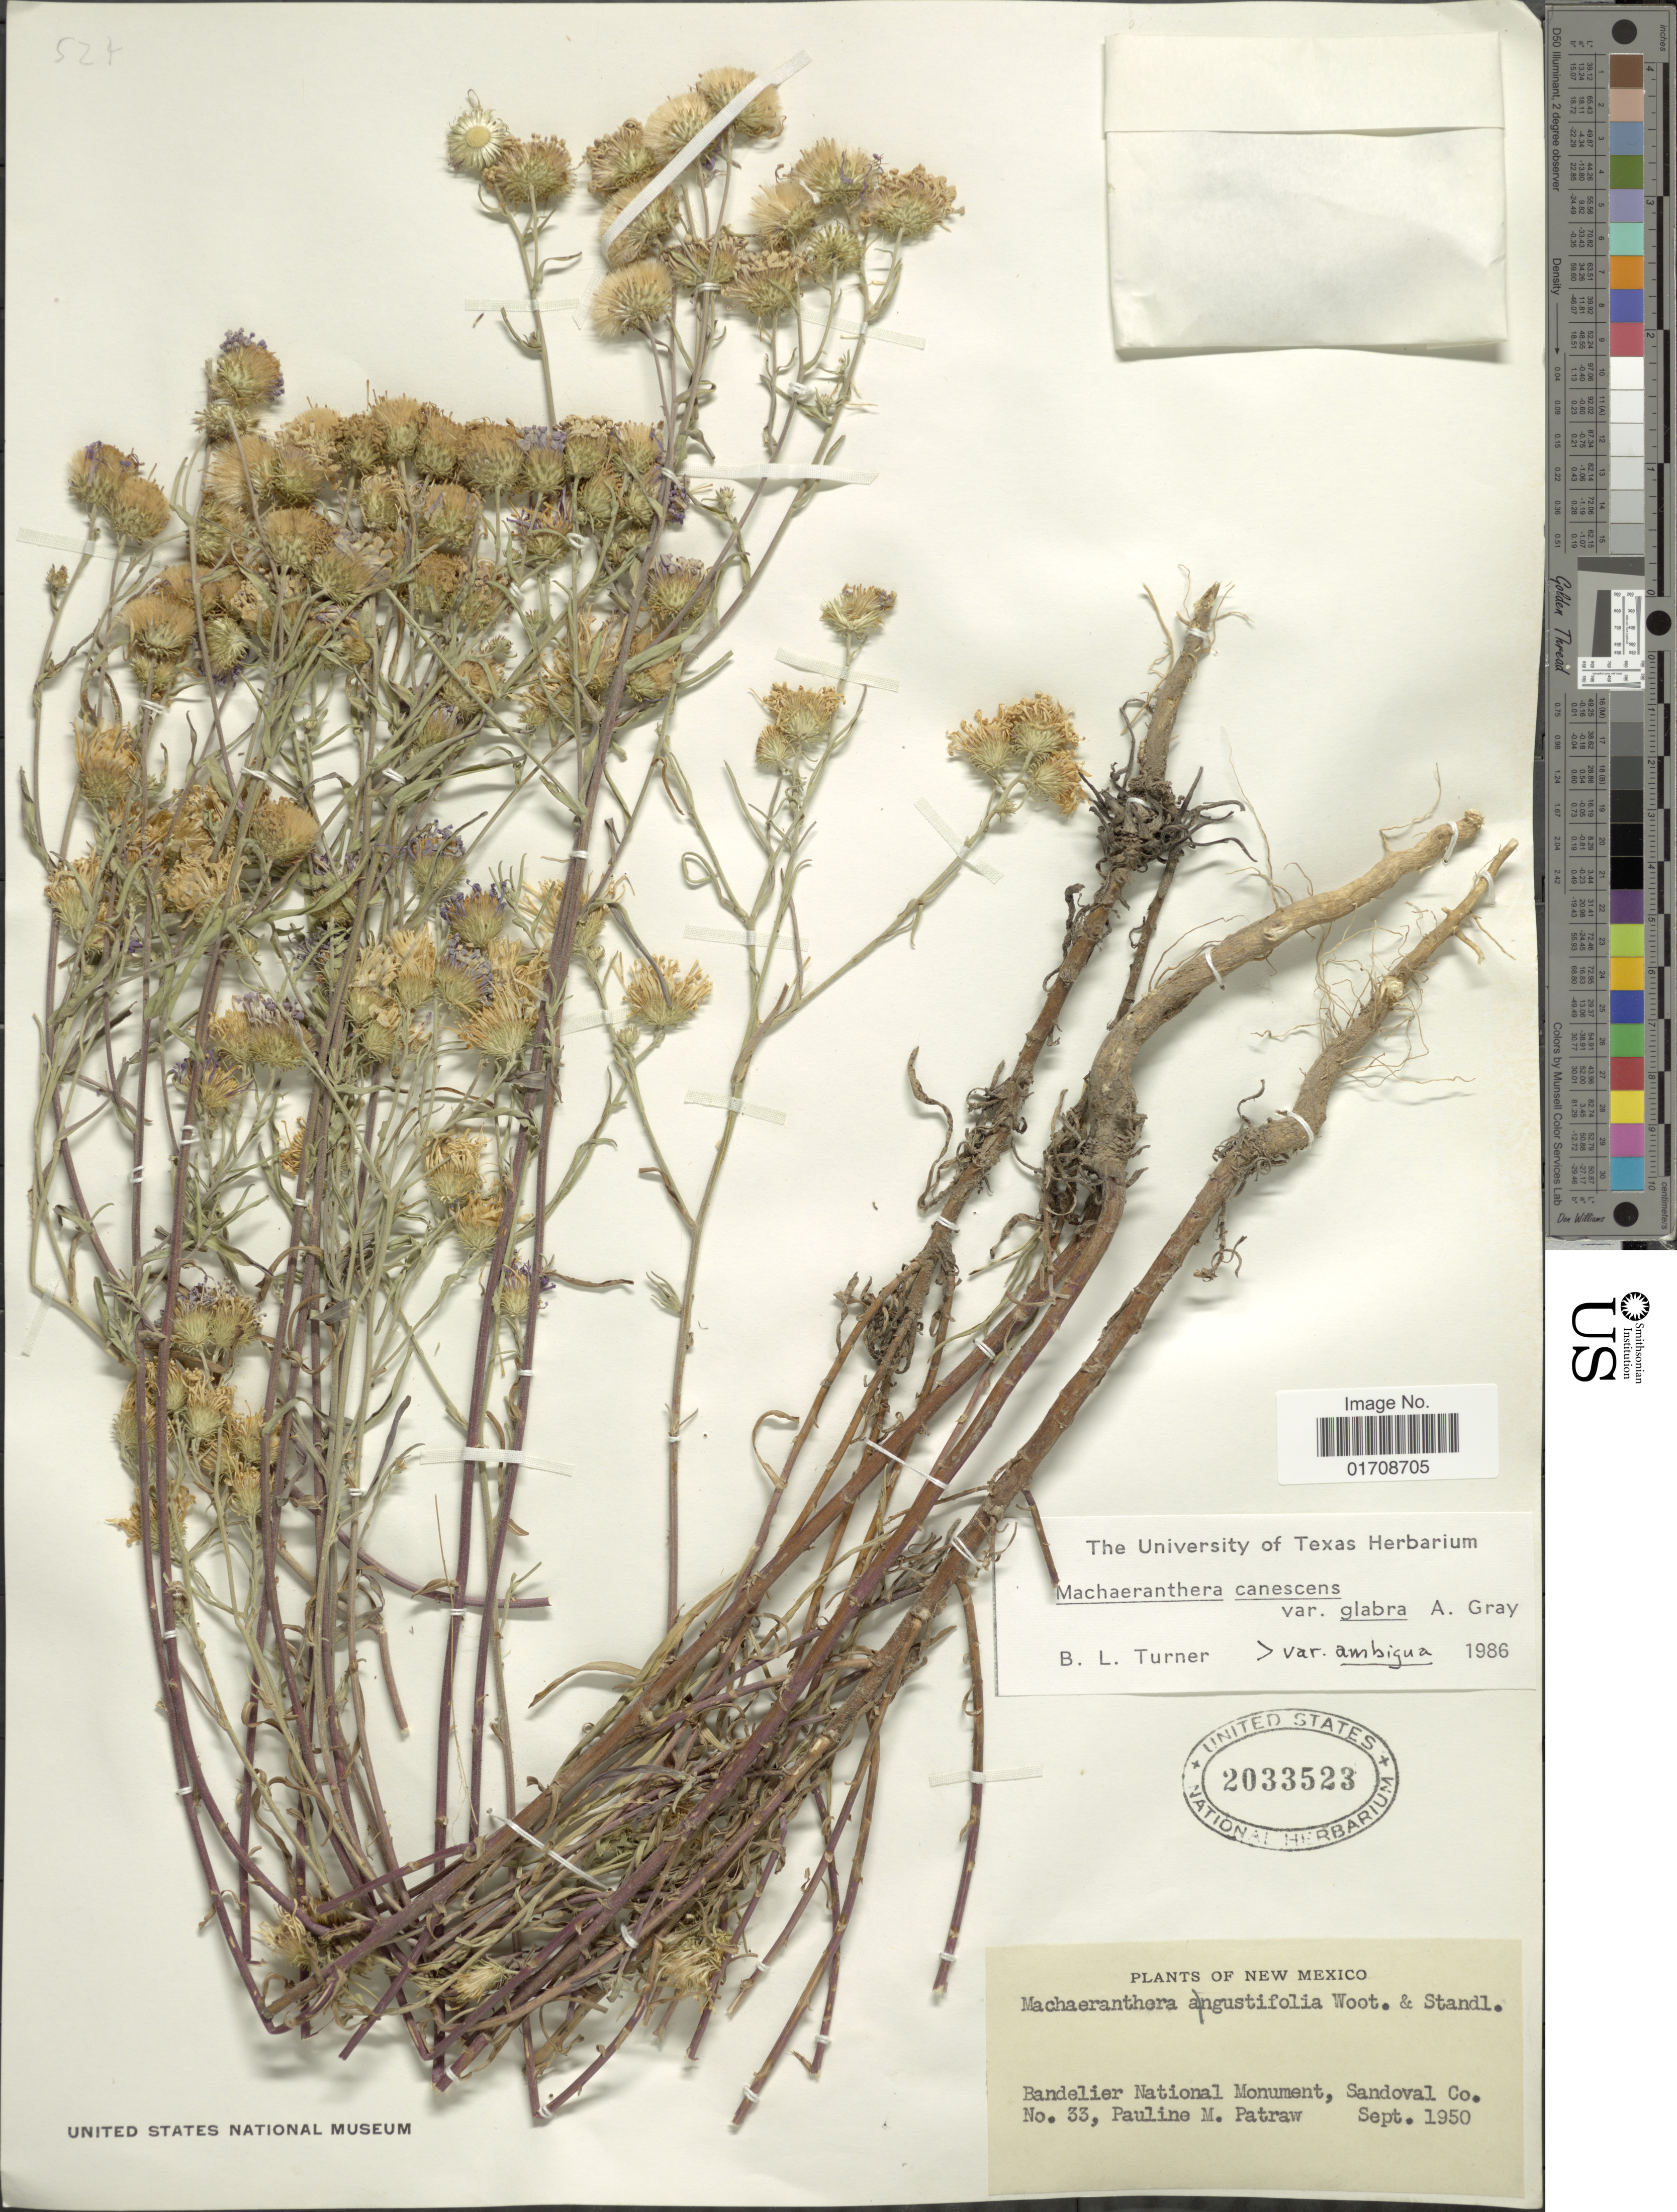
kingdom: Plantae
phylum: Tracheophyta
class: Magnoliopsida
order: Asterales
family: Asteraceae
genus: Machaeranthera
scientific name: Machaeranthera canescens var. glabra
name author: A. Gray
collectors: P. Patraw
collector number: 33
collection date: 1950-09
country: United States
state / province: New Mexico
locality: Bandelier National Monument, Sandoval Co.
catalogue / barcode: US 2033523